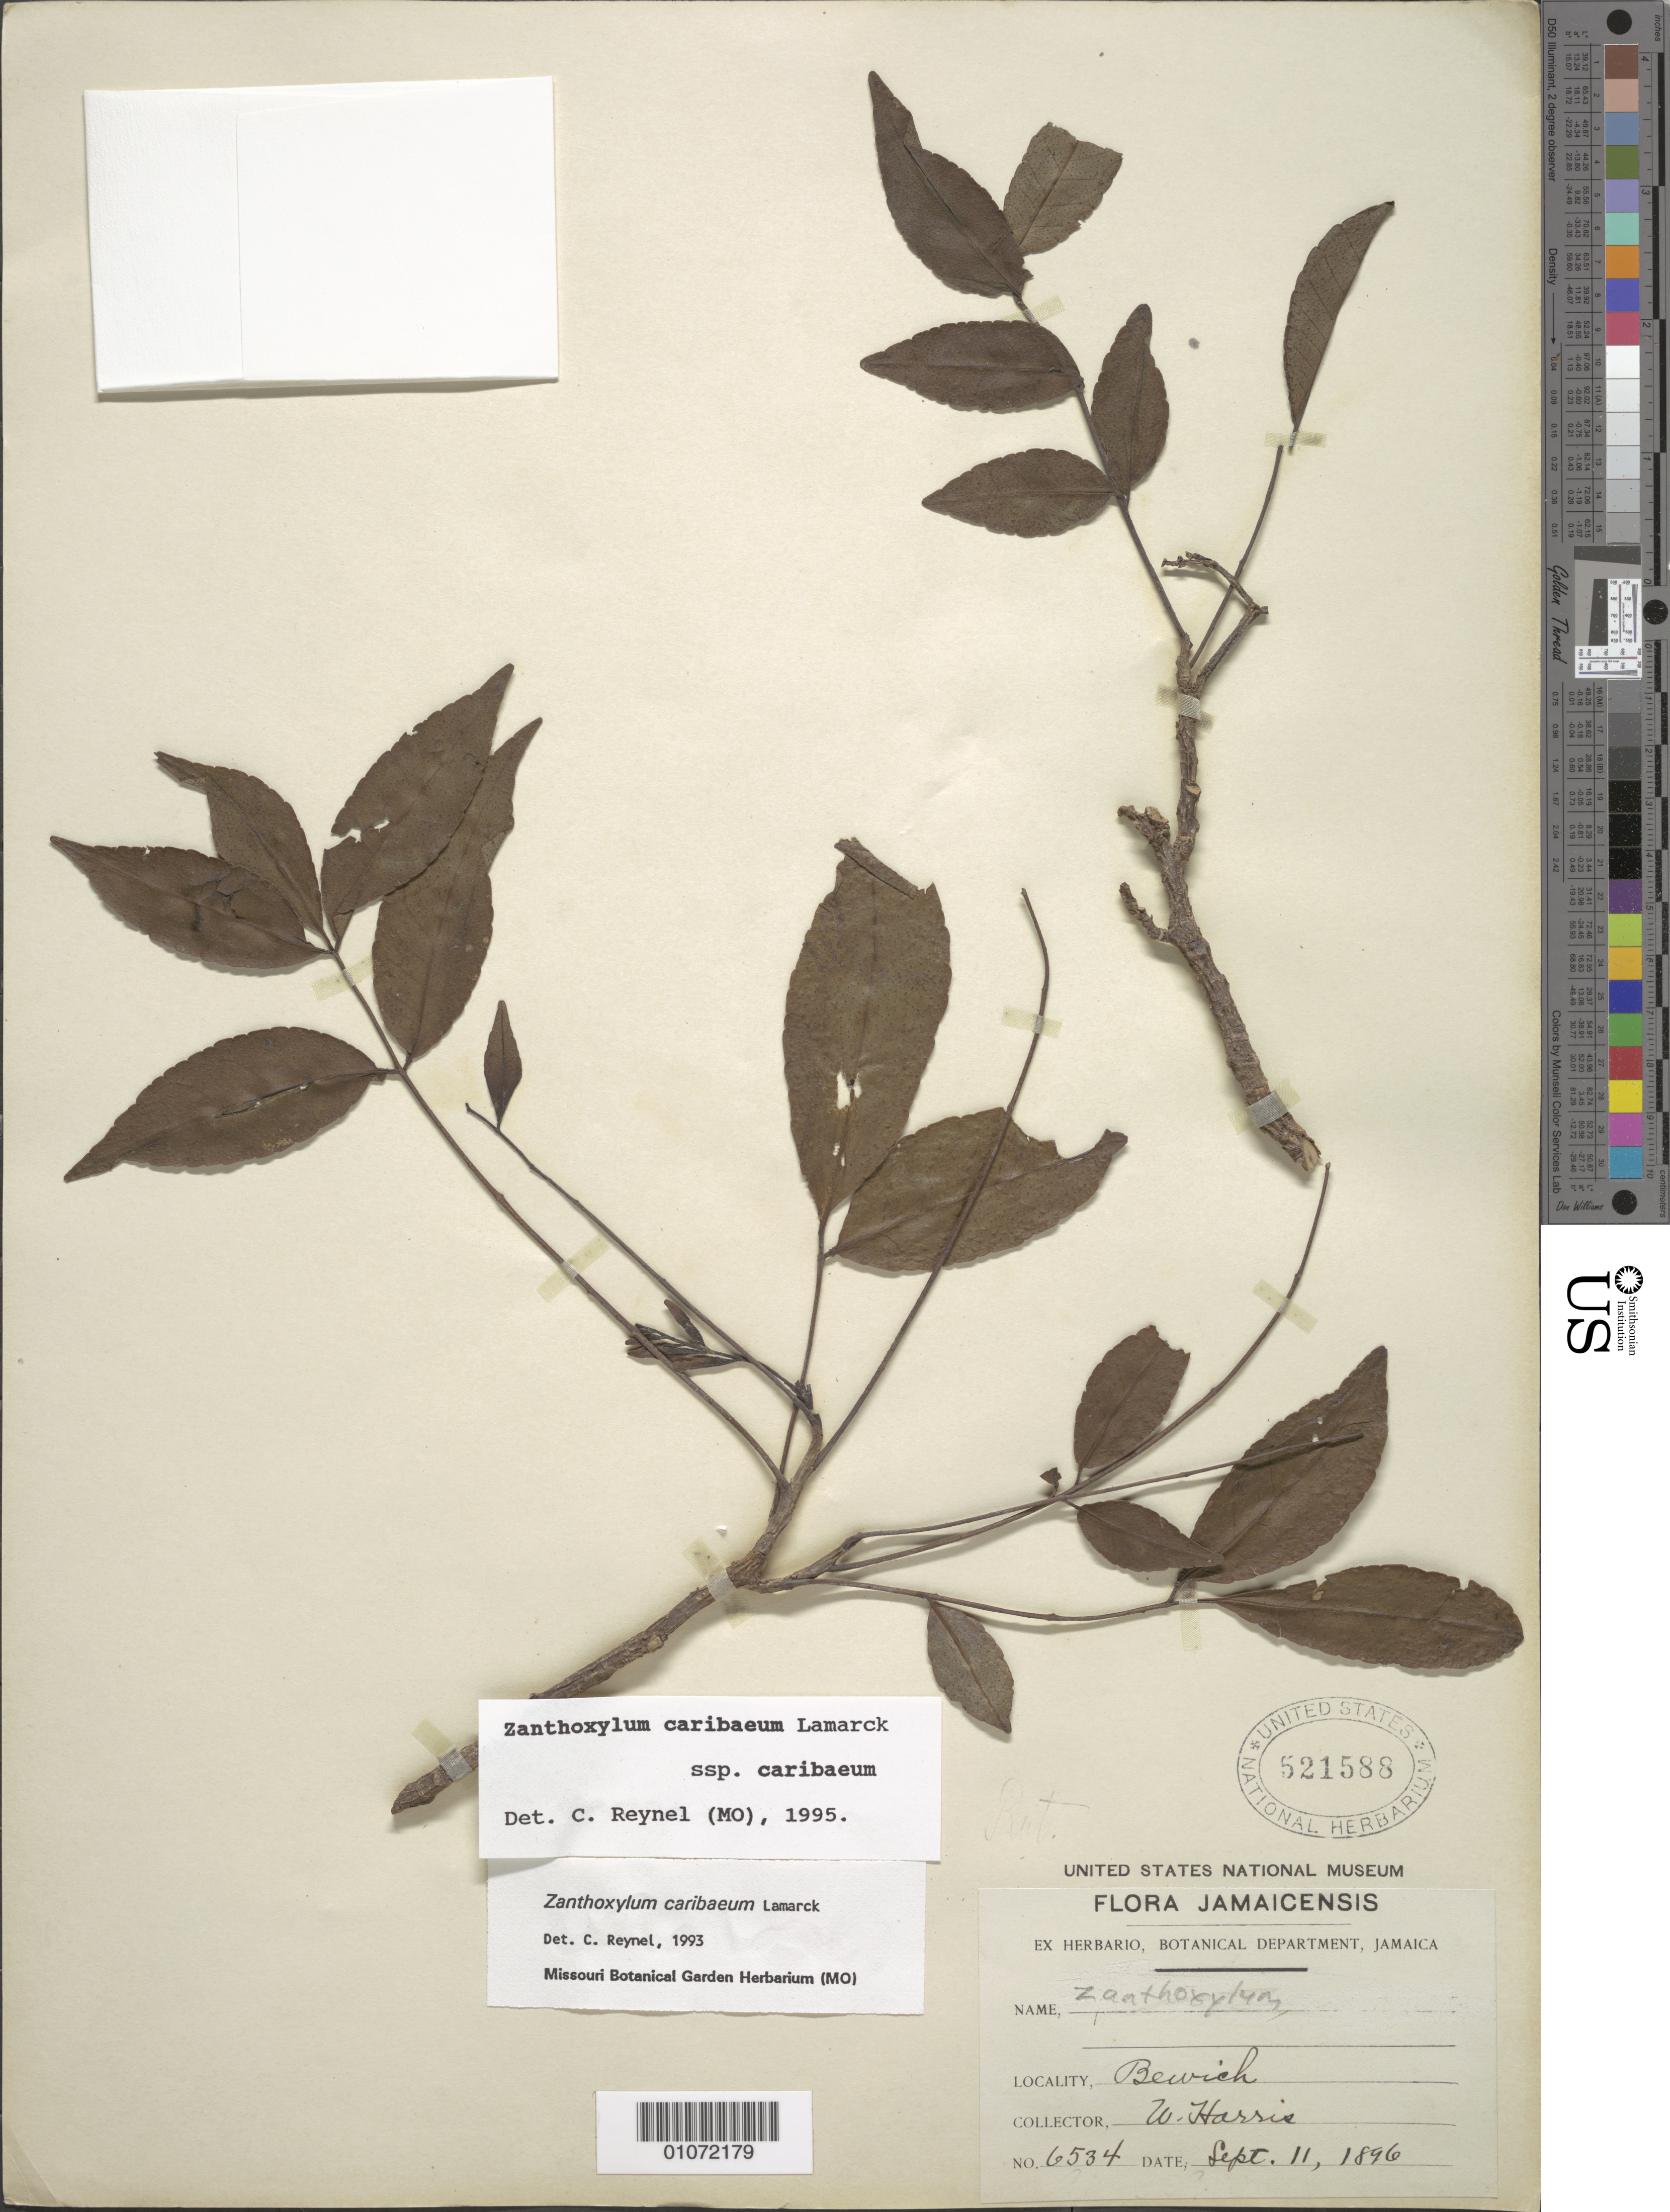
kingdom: Plantae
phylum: Tracheophyta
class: Magnoliopsida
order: Sapindales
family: Rutaceae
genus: Zanthoxylum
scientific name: Zanthoxylum caribaeum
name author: Lam.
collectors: W. Harris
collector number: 6534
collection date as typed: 11 Sep 1896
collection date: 1896-09-11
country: Jamaica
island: Jamaica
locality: beach.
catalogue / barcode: US 521588